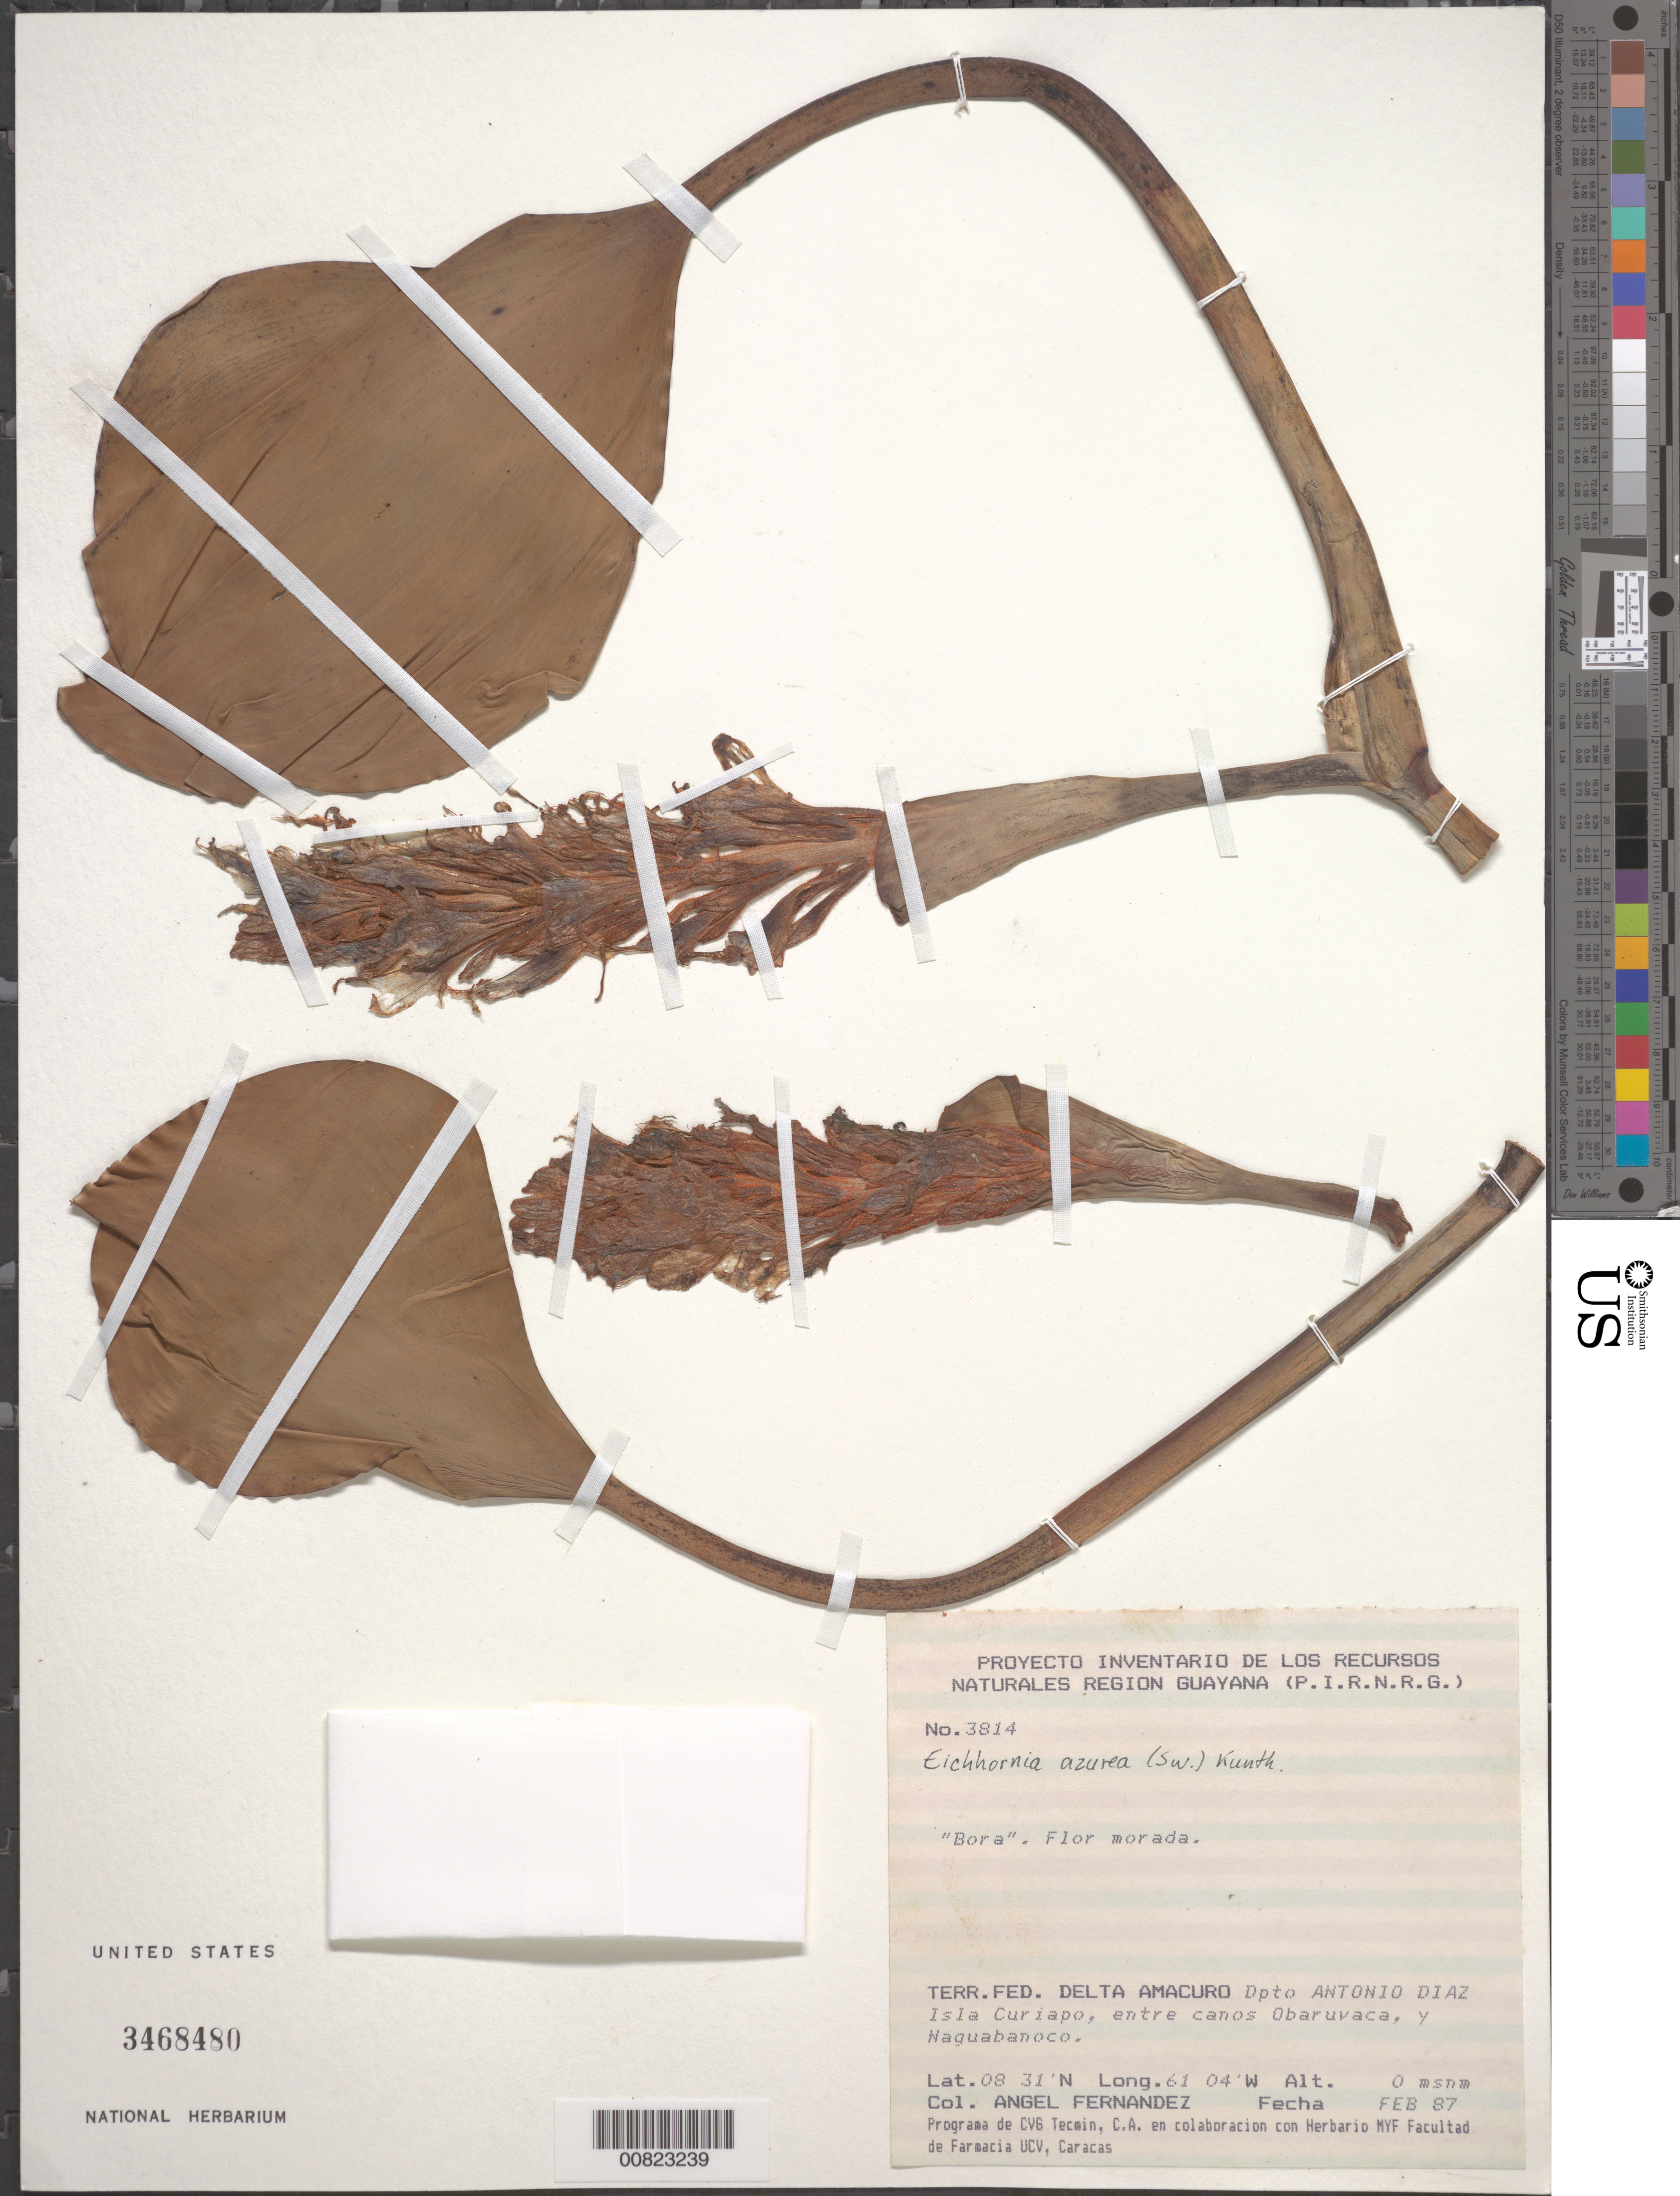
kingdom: Plantae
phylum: Tracheophyta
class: Liliopsida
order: Commelinales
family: Pontederiaceae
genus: Eichhornia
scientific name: Eichhornia azurea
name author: (Sw.) Kunth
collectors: A. Fernández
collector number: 3814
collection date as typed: Feb-87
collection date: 1987-02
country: Venezuela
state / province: Delta Amacuro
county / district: Antonio Díaz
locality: Isla Curiapo, entre caños Obaruvaca y Naguabanoco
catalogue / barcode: US 3468480